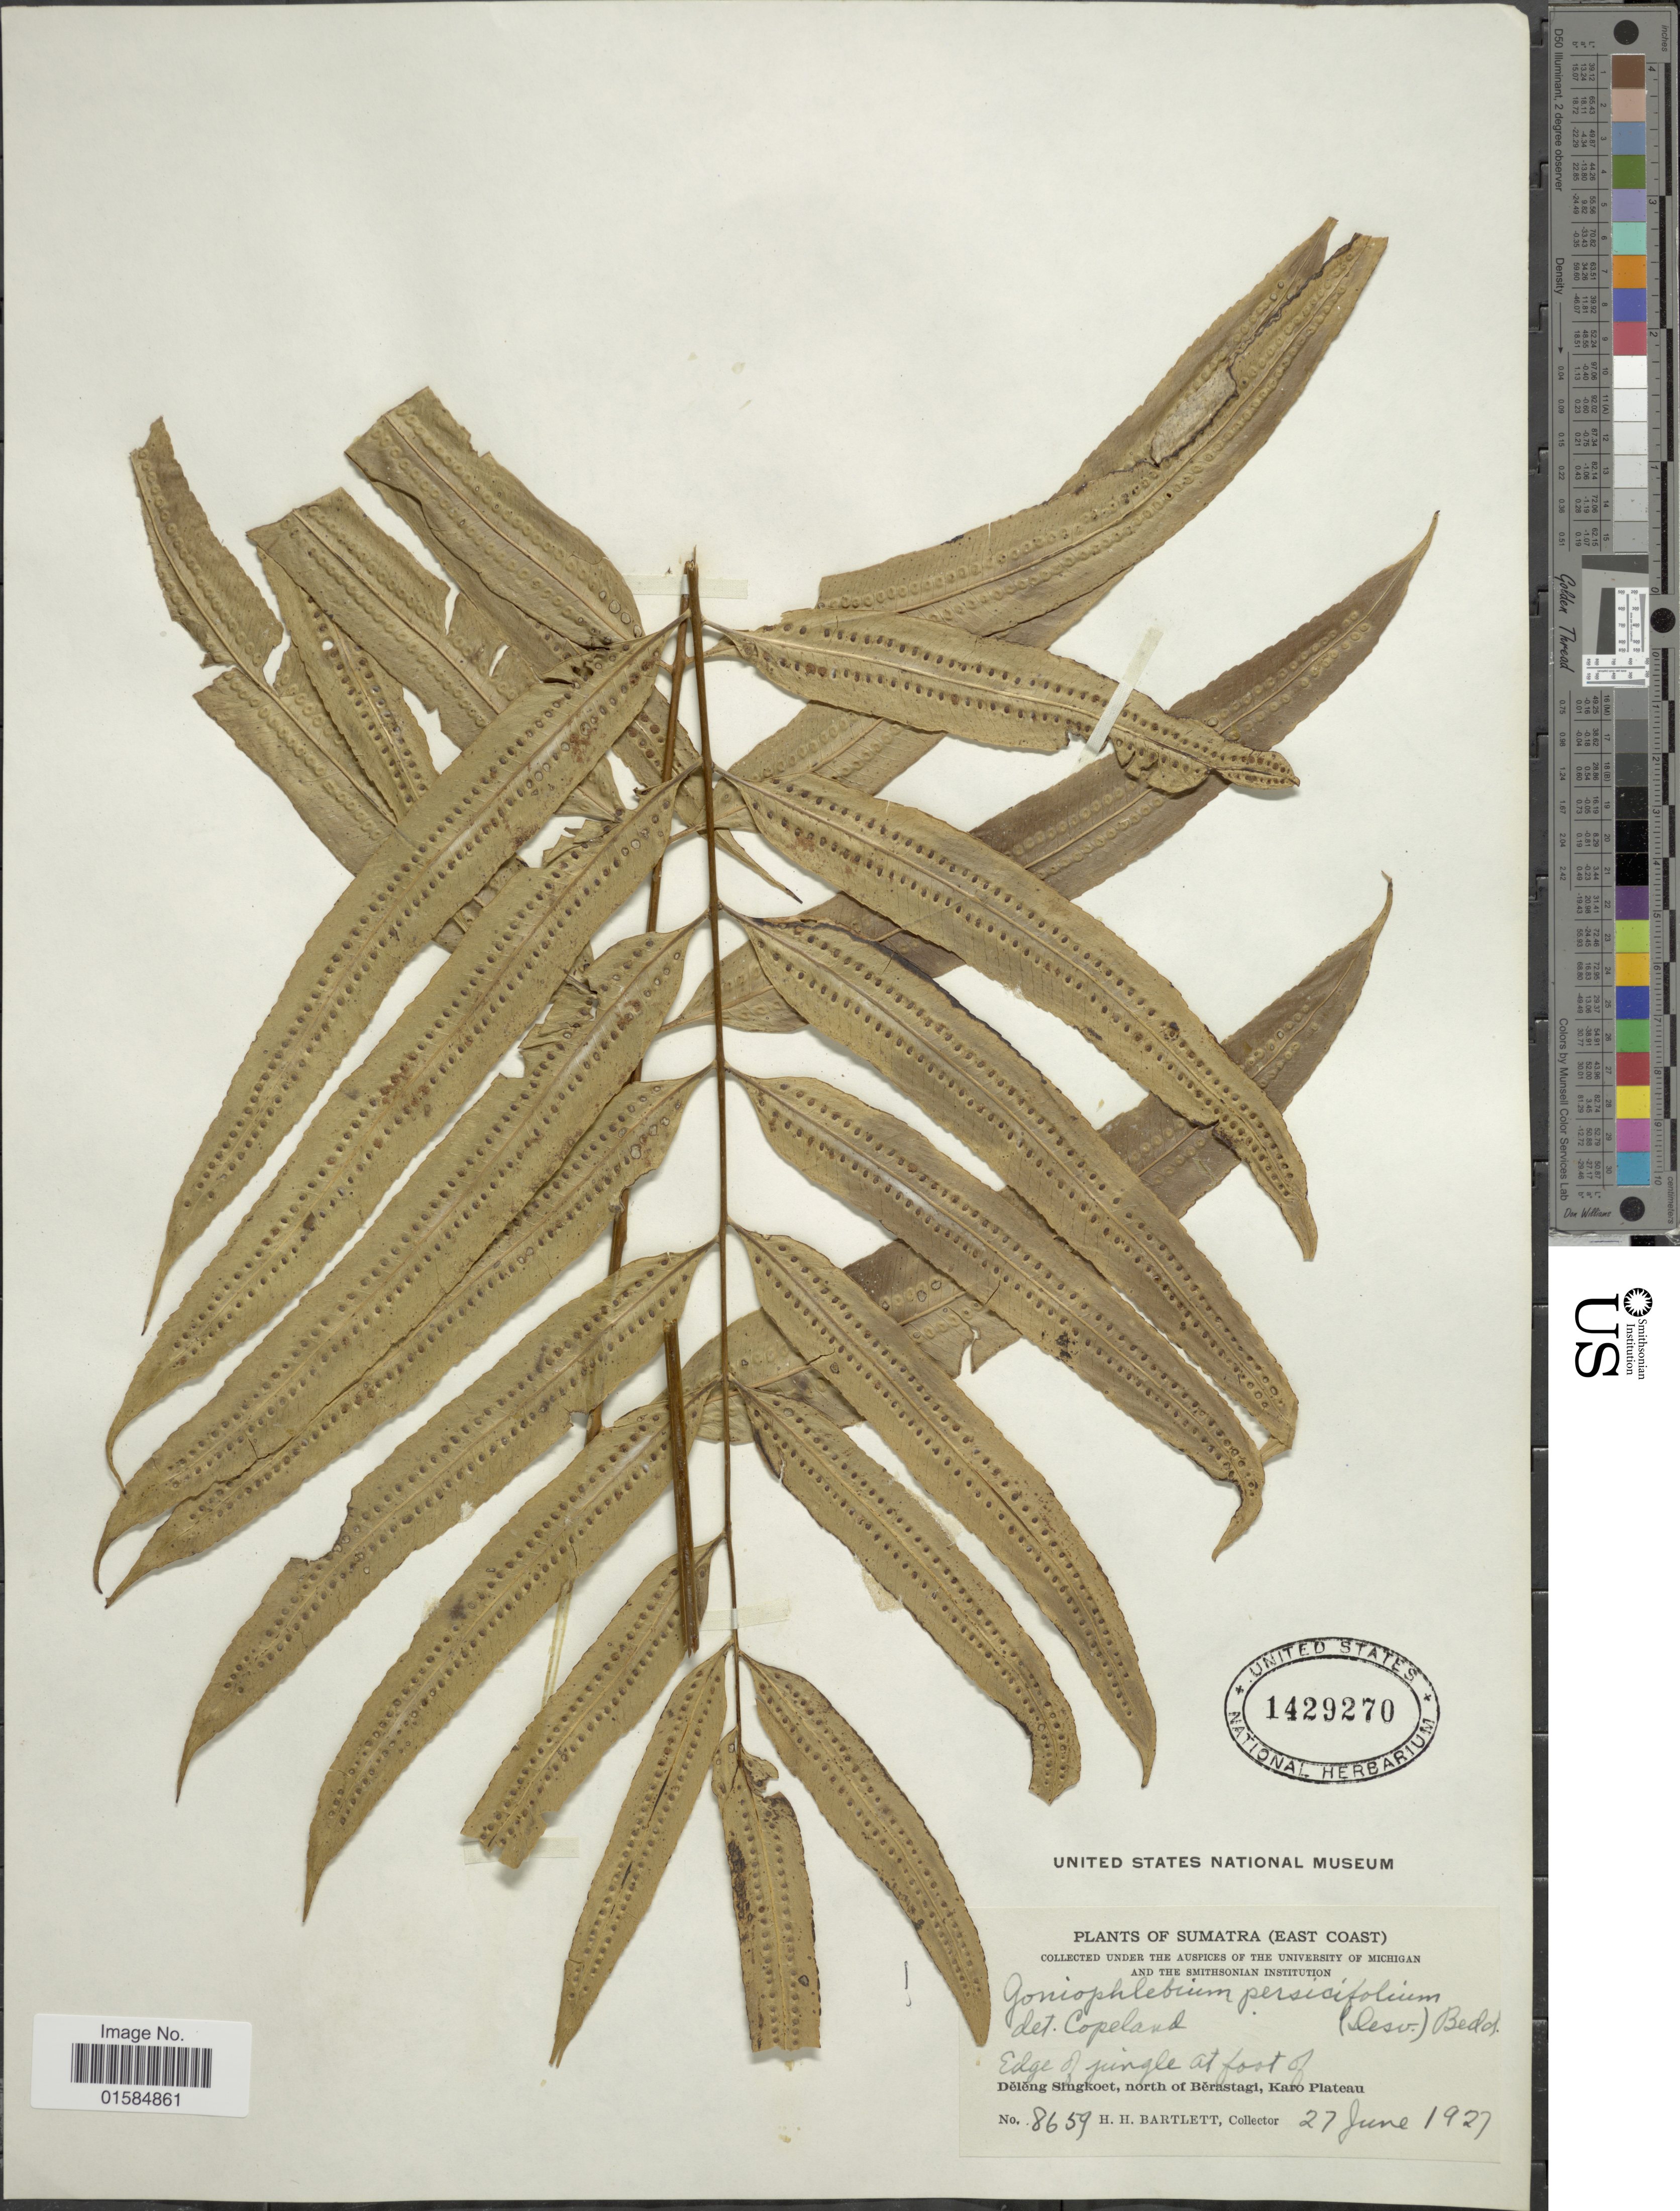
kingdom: Plantae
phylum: Tracheophyta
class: Polypodiopsida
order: Polypodiales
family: Polypodiaceae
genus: Goniophlebium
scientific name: Goniophlebium persicifolium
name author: (Desv.) Bedd.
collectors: H. H. Bartlett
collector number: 8659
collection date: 1927-06-27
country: Indonesia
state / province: Sumatra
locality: Sumatra (East Coast), edge of jungle at foot of Deleng Singkoet, north of Berastagi, Karo Plateau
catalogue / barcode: US 1429270